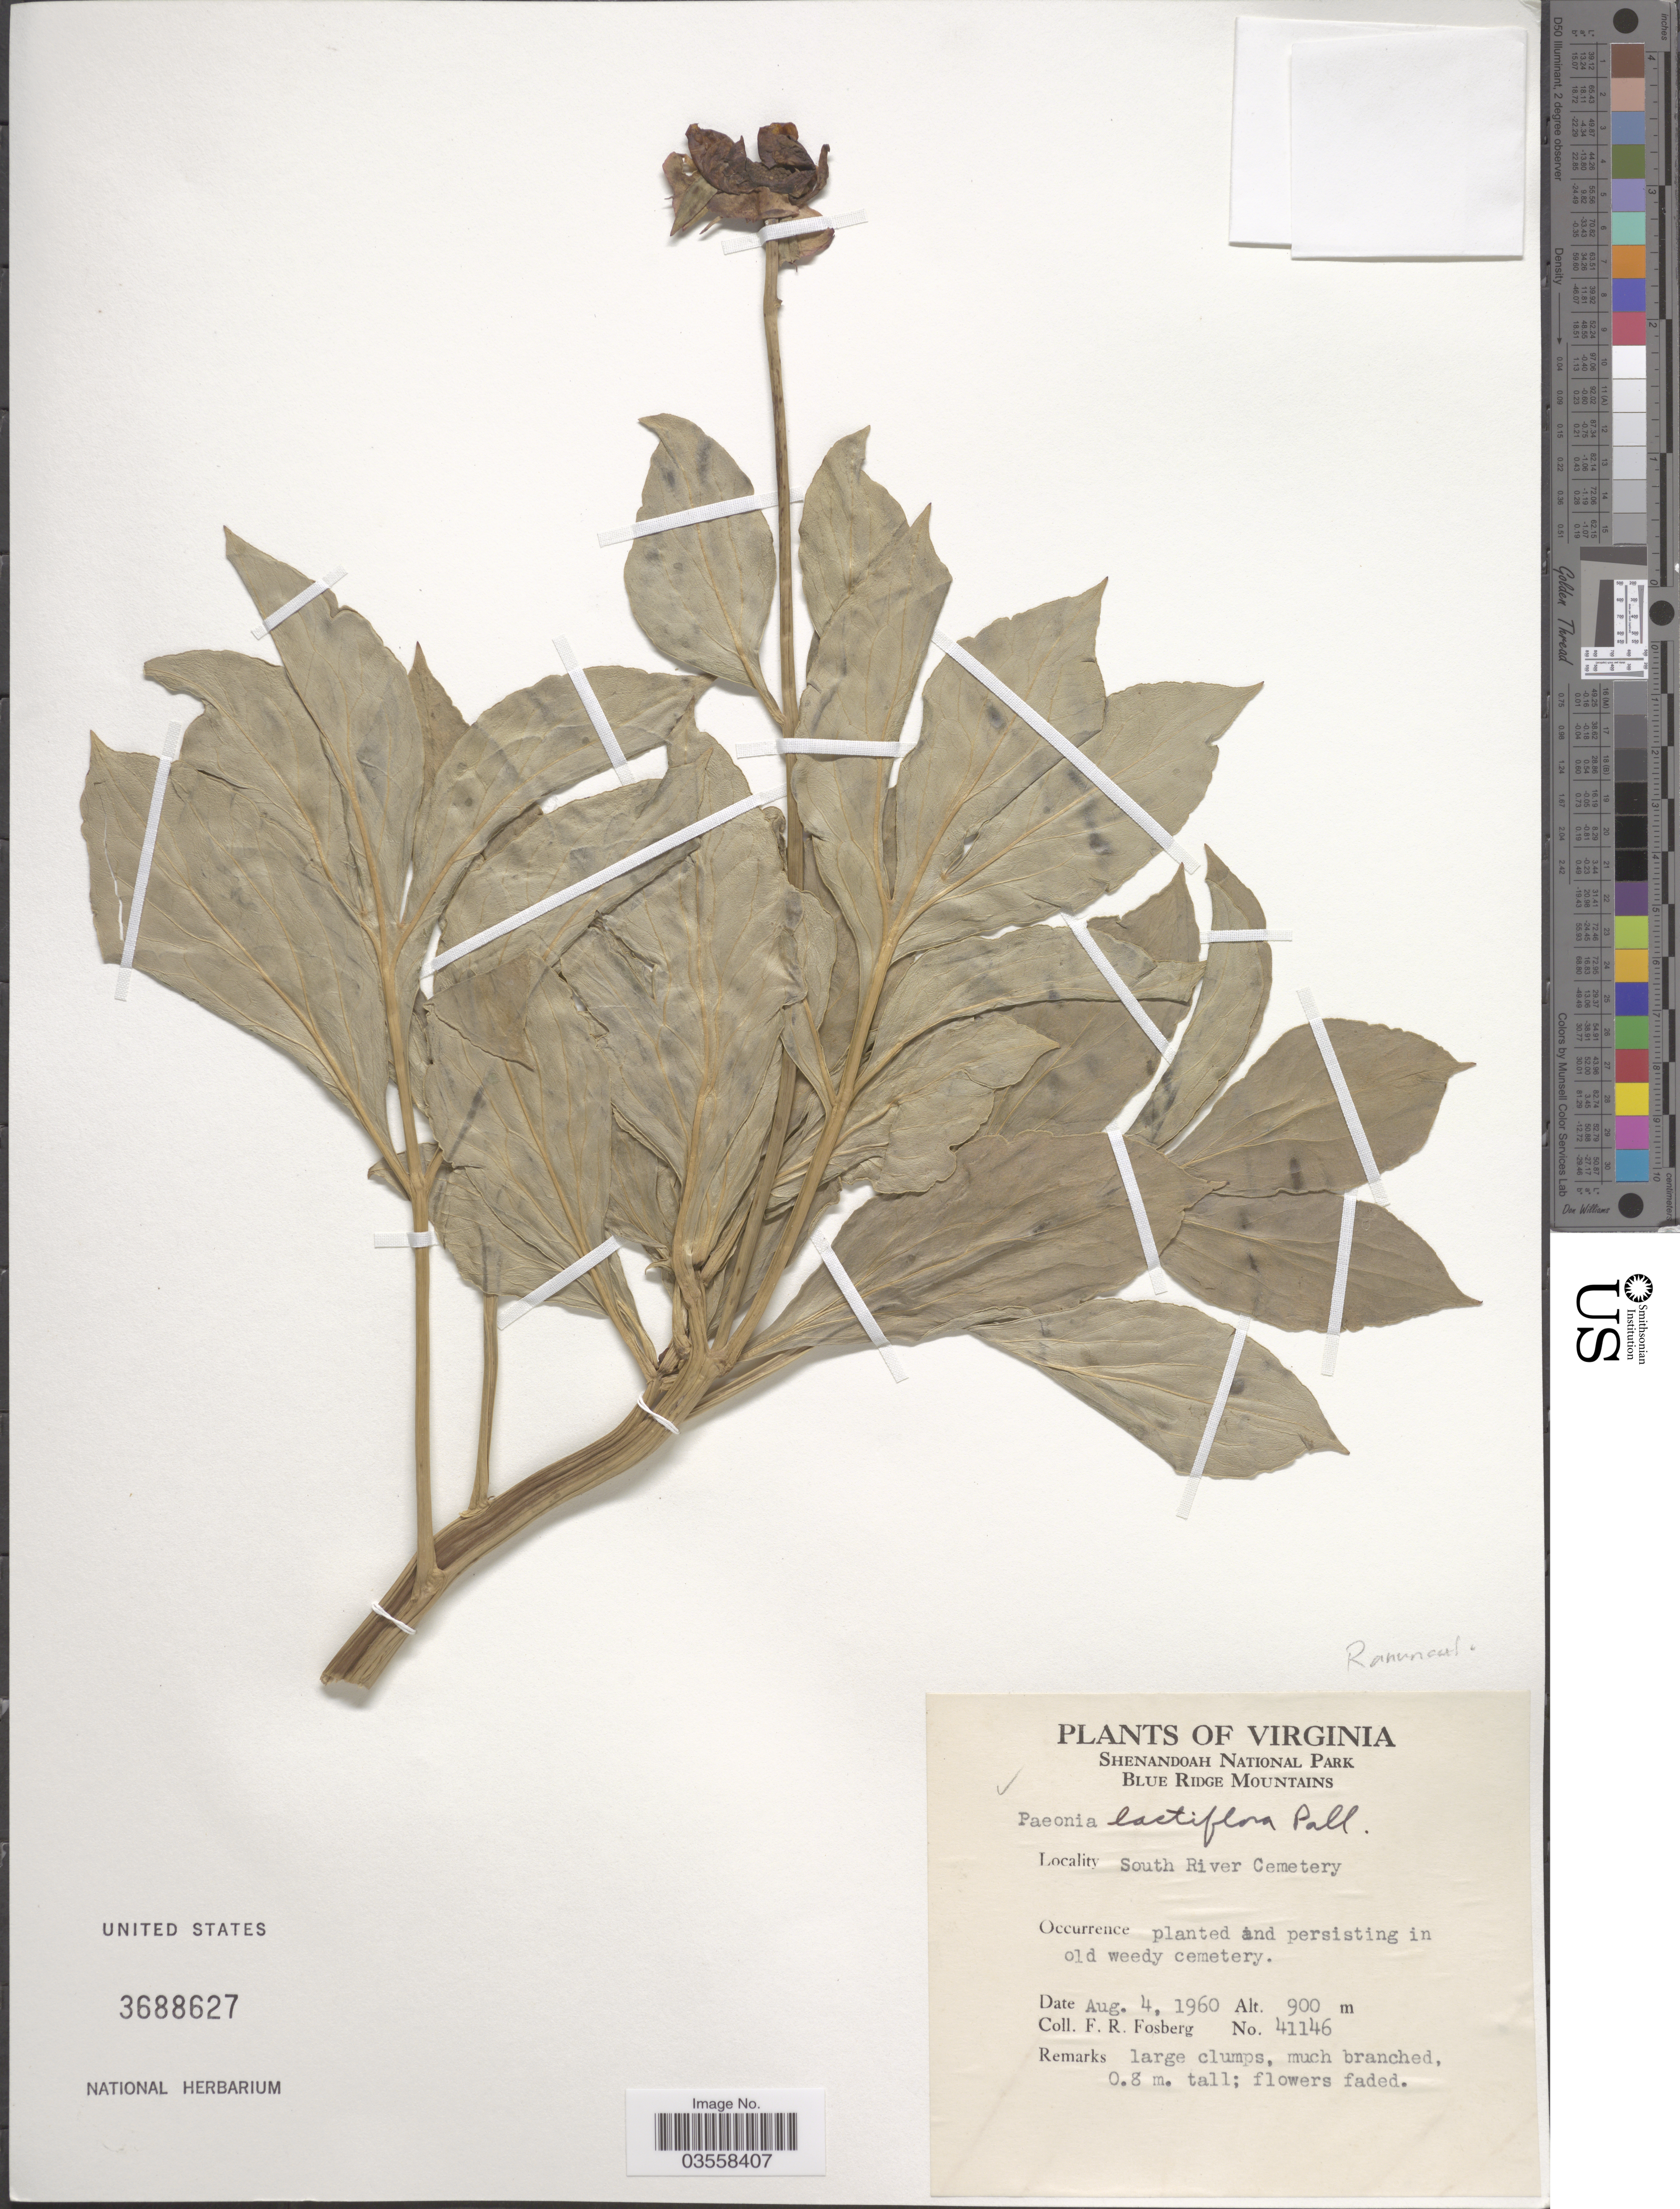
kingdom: Plantae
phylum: Tracheophyta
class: Magnoliopsida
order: Saxifragales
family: Paeoniaceae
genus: Paeonia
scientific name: Paeonia lactiflora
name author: Pall.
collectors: F. R. Fosberg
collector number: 41146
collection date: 1960-08-04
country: United States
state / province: Virginia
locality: Shenandoah National Park. Blue Ridge Mountains. South River Cemetery.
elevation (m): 900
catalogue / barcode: US 3688627